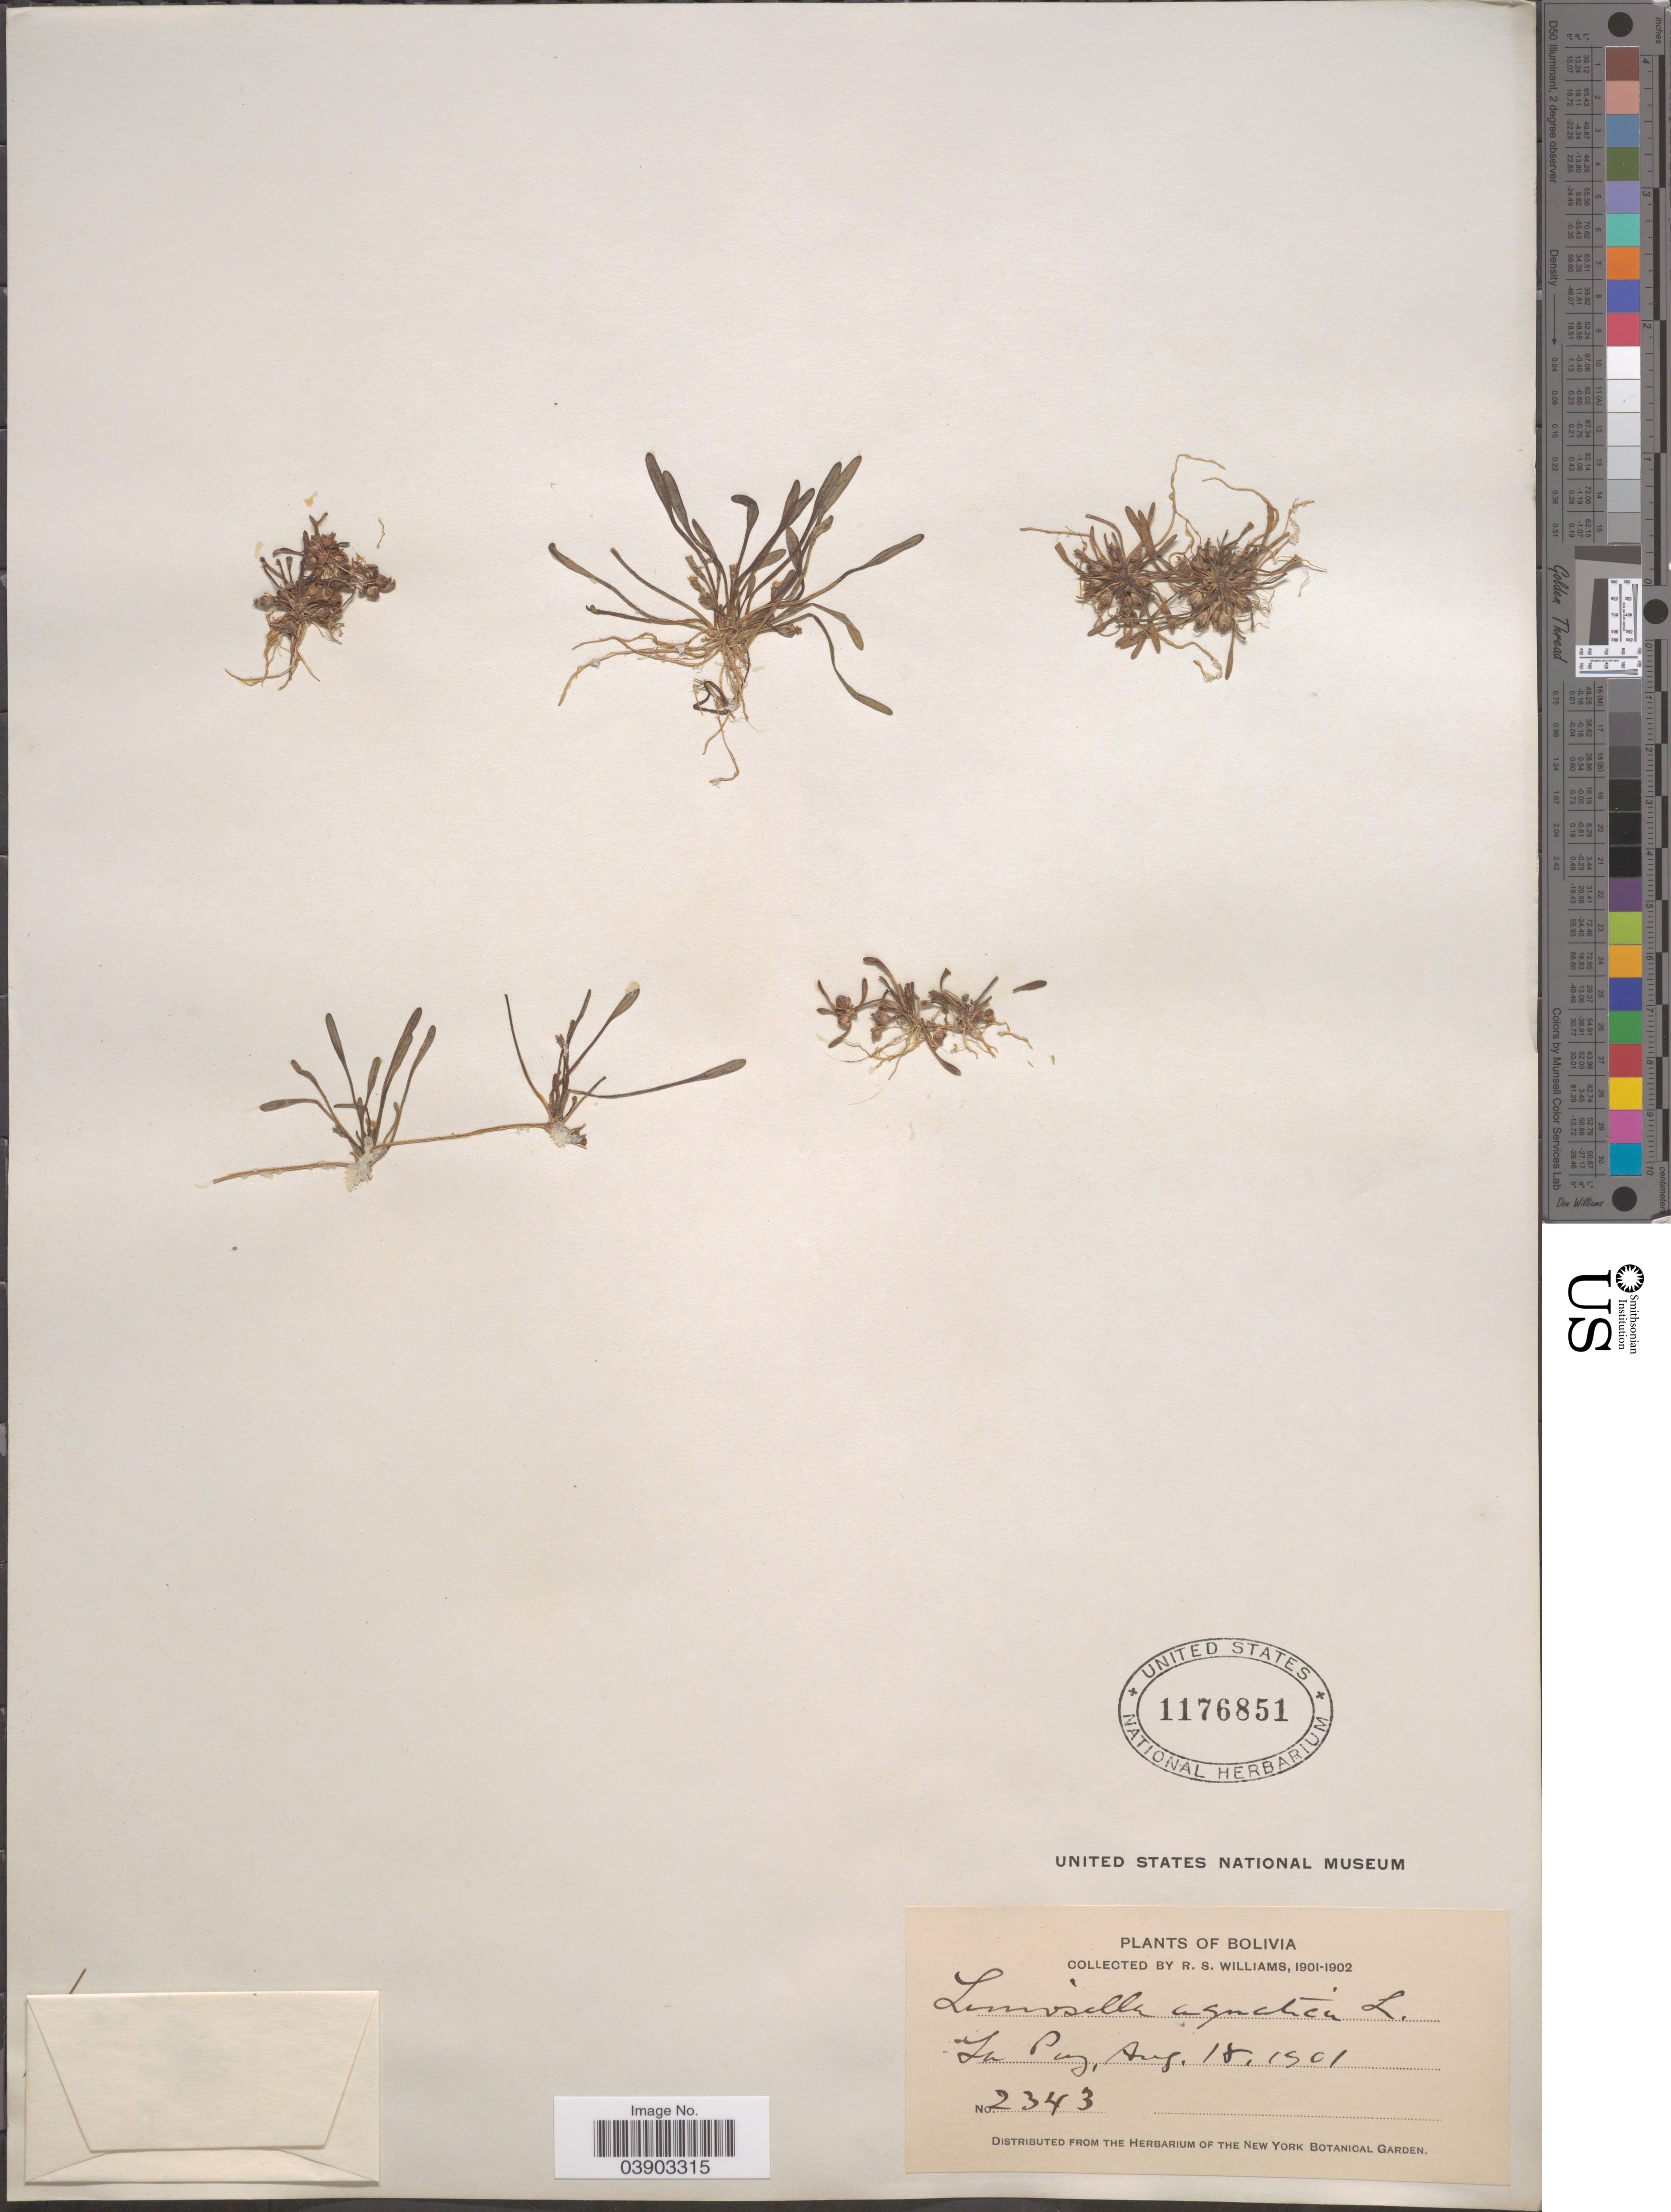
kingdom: Plantae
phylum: Tracheophyta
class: Magnoliopsida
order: Lamiales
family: Scrophulariaceae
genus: Limosella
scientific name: Limosella aquatica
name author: L.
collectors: R. S. Williams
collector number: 2343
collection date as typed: Aug. 18, 1901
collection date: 1901-08-18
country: Bolivia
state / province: La Paz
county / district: Murillo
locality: La Paz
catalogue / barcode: US 1176851